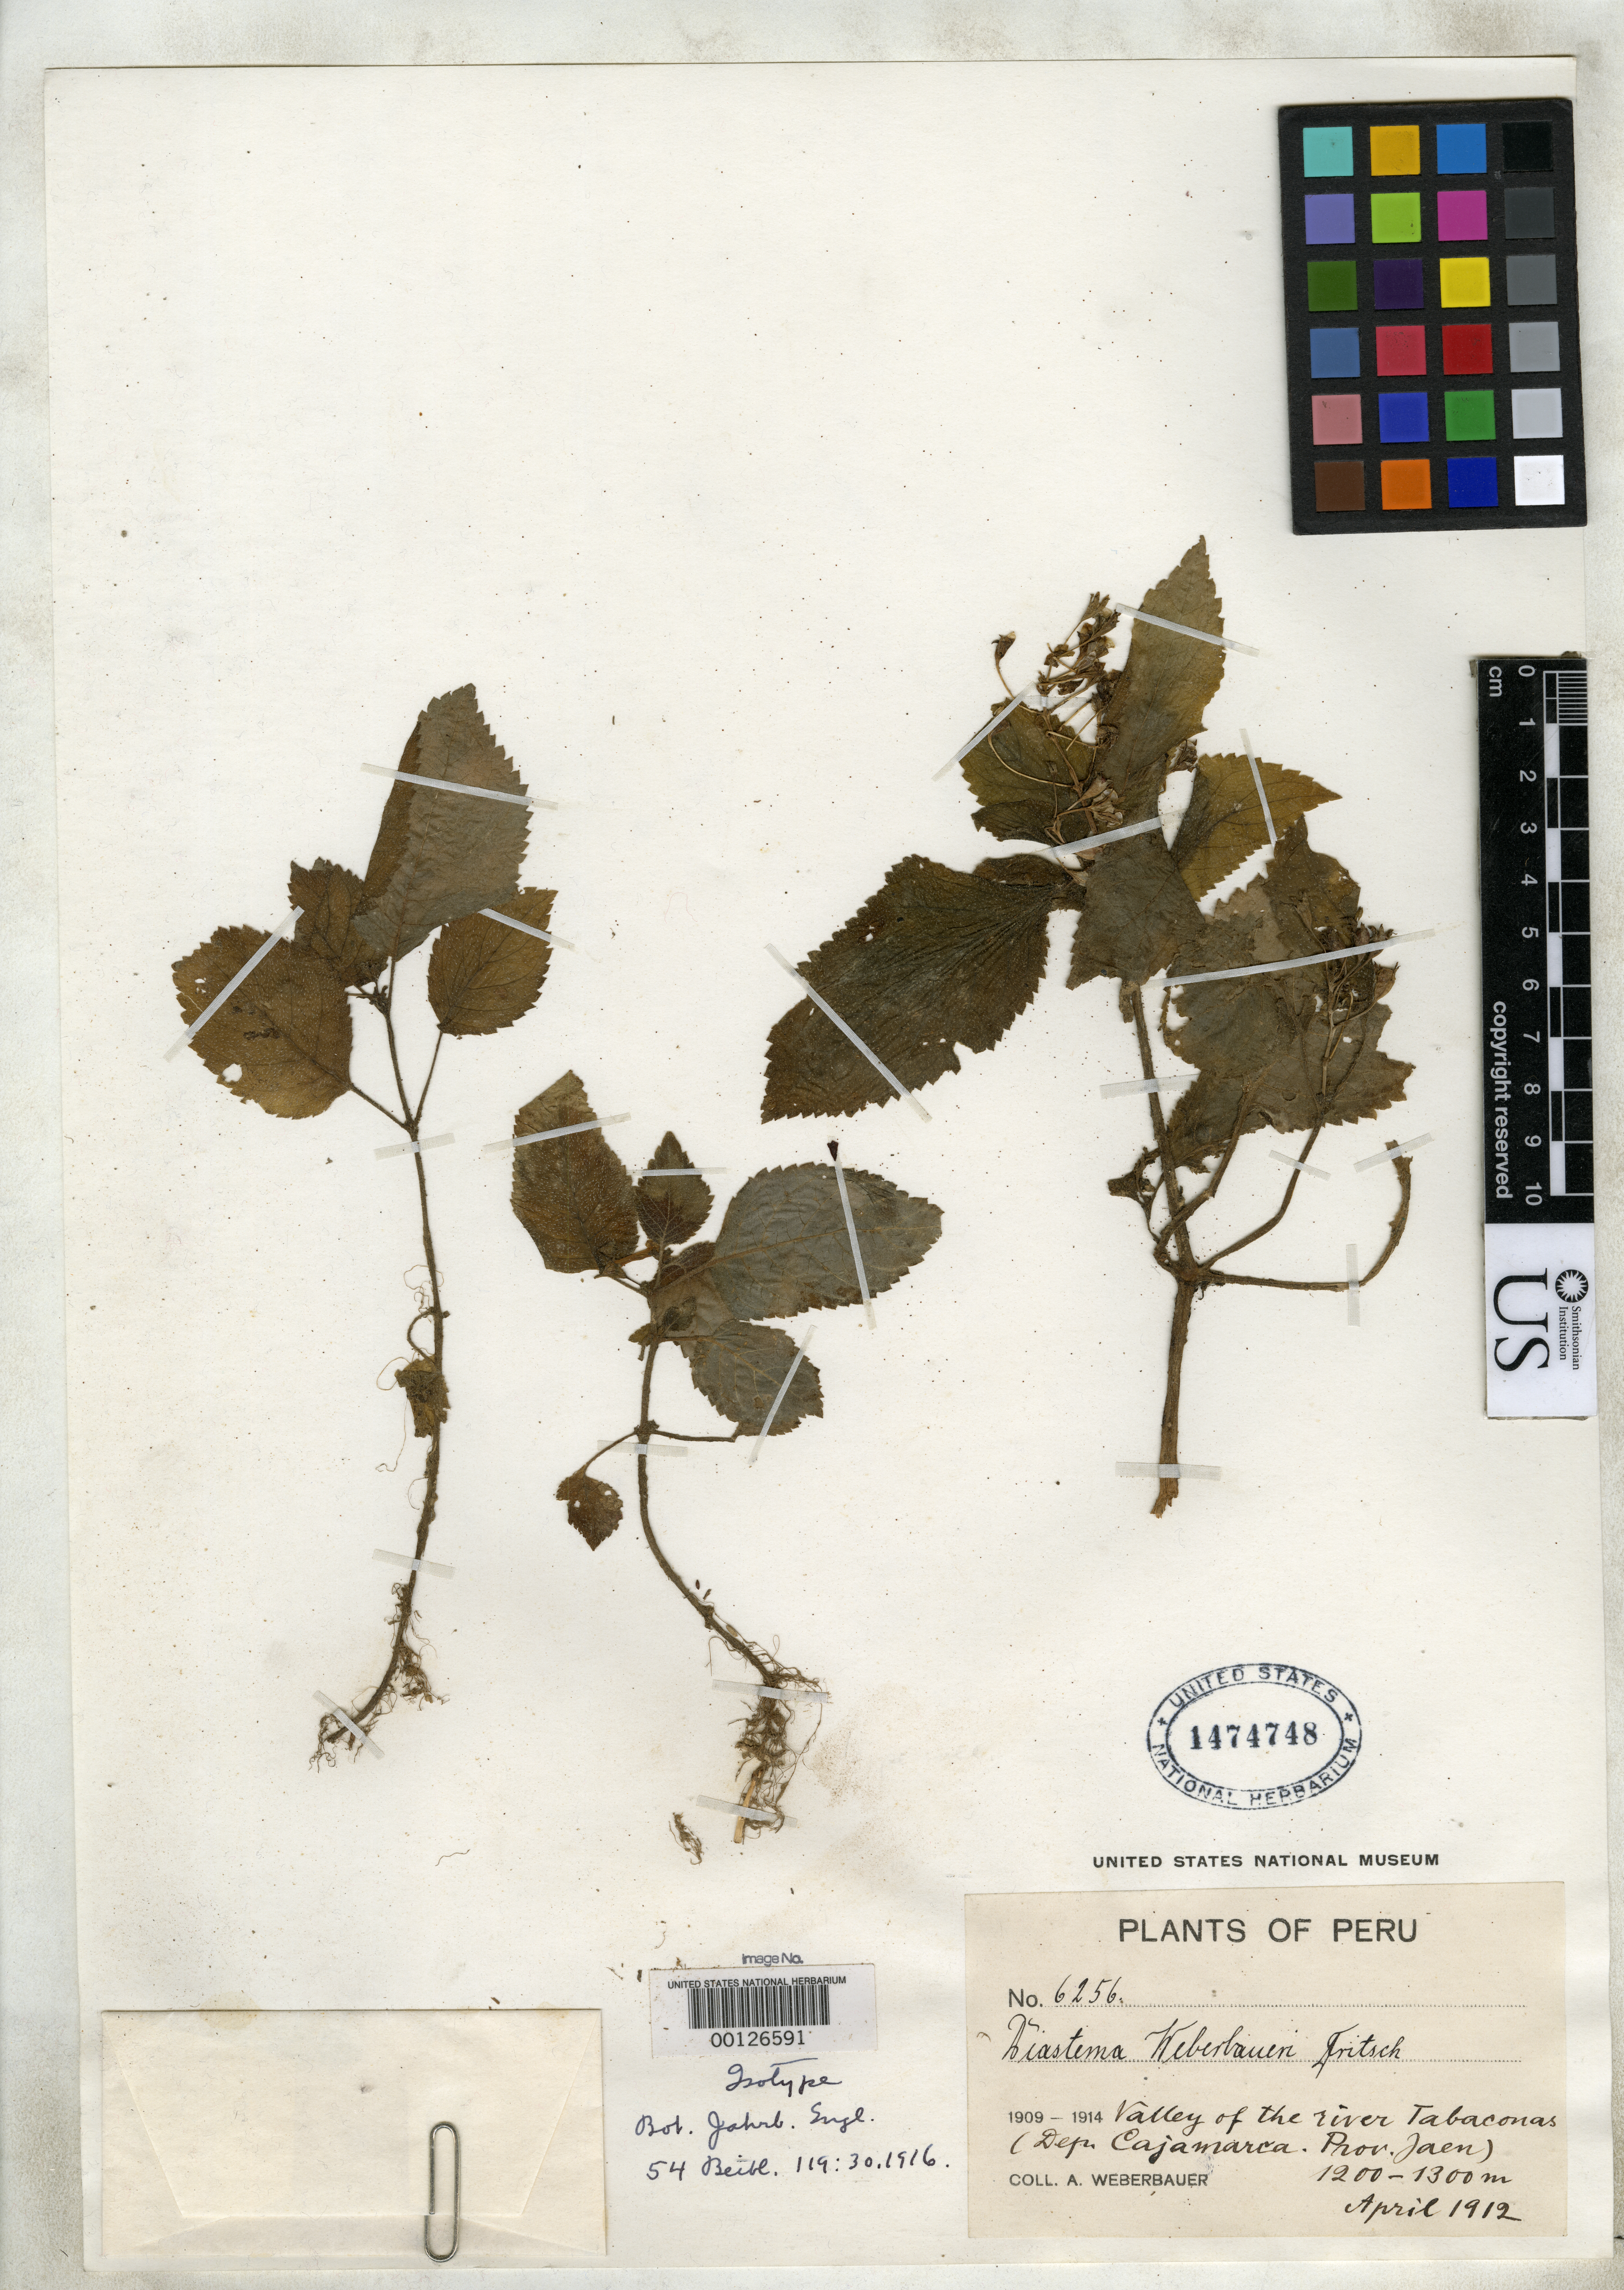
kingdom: Plantae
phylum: Tracheophyta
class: Magnoliopsida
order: Lamiales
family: Gesneriaceae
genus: Diastema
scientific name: Diastema weberbaueri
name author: Fritsch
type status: Isotype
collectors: A. Weberbauer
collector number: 6256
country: Peru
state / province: Cajamarca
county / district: Jaén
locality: valley of River Tabaconas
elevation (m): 1200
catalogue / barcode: US 1474748